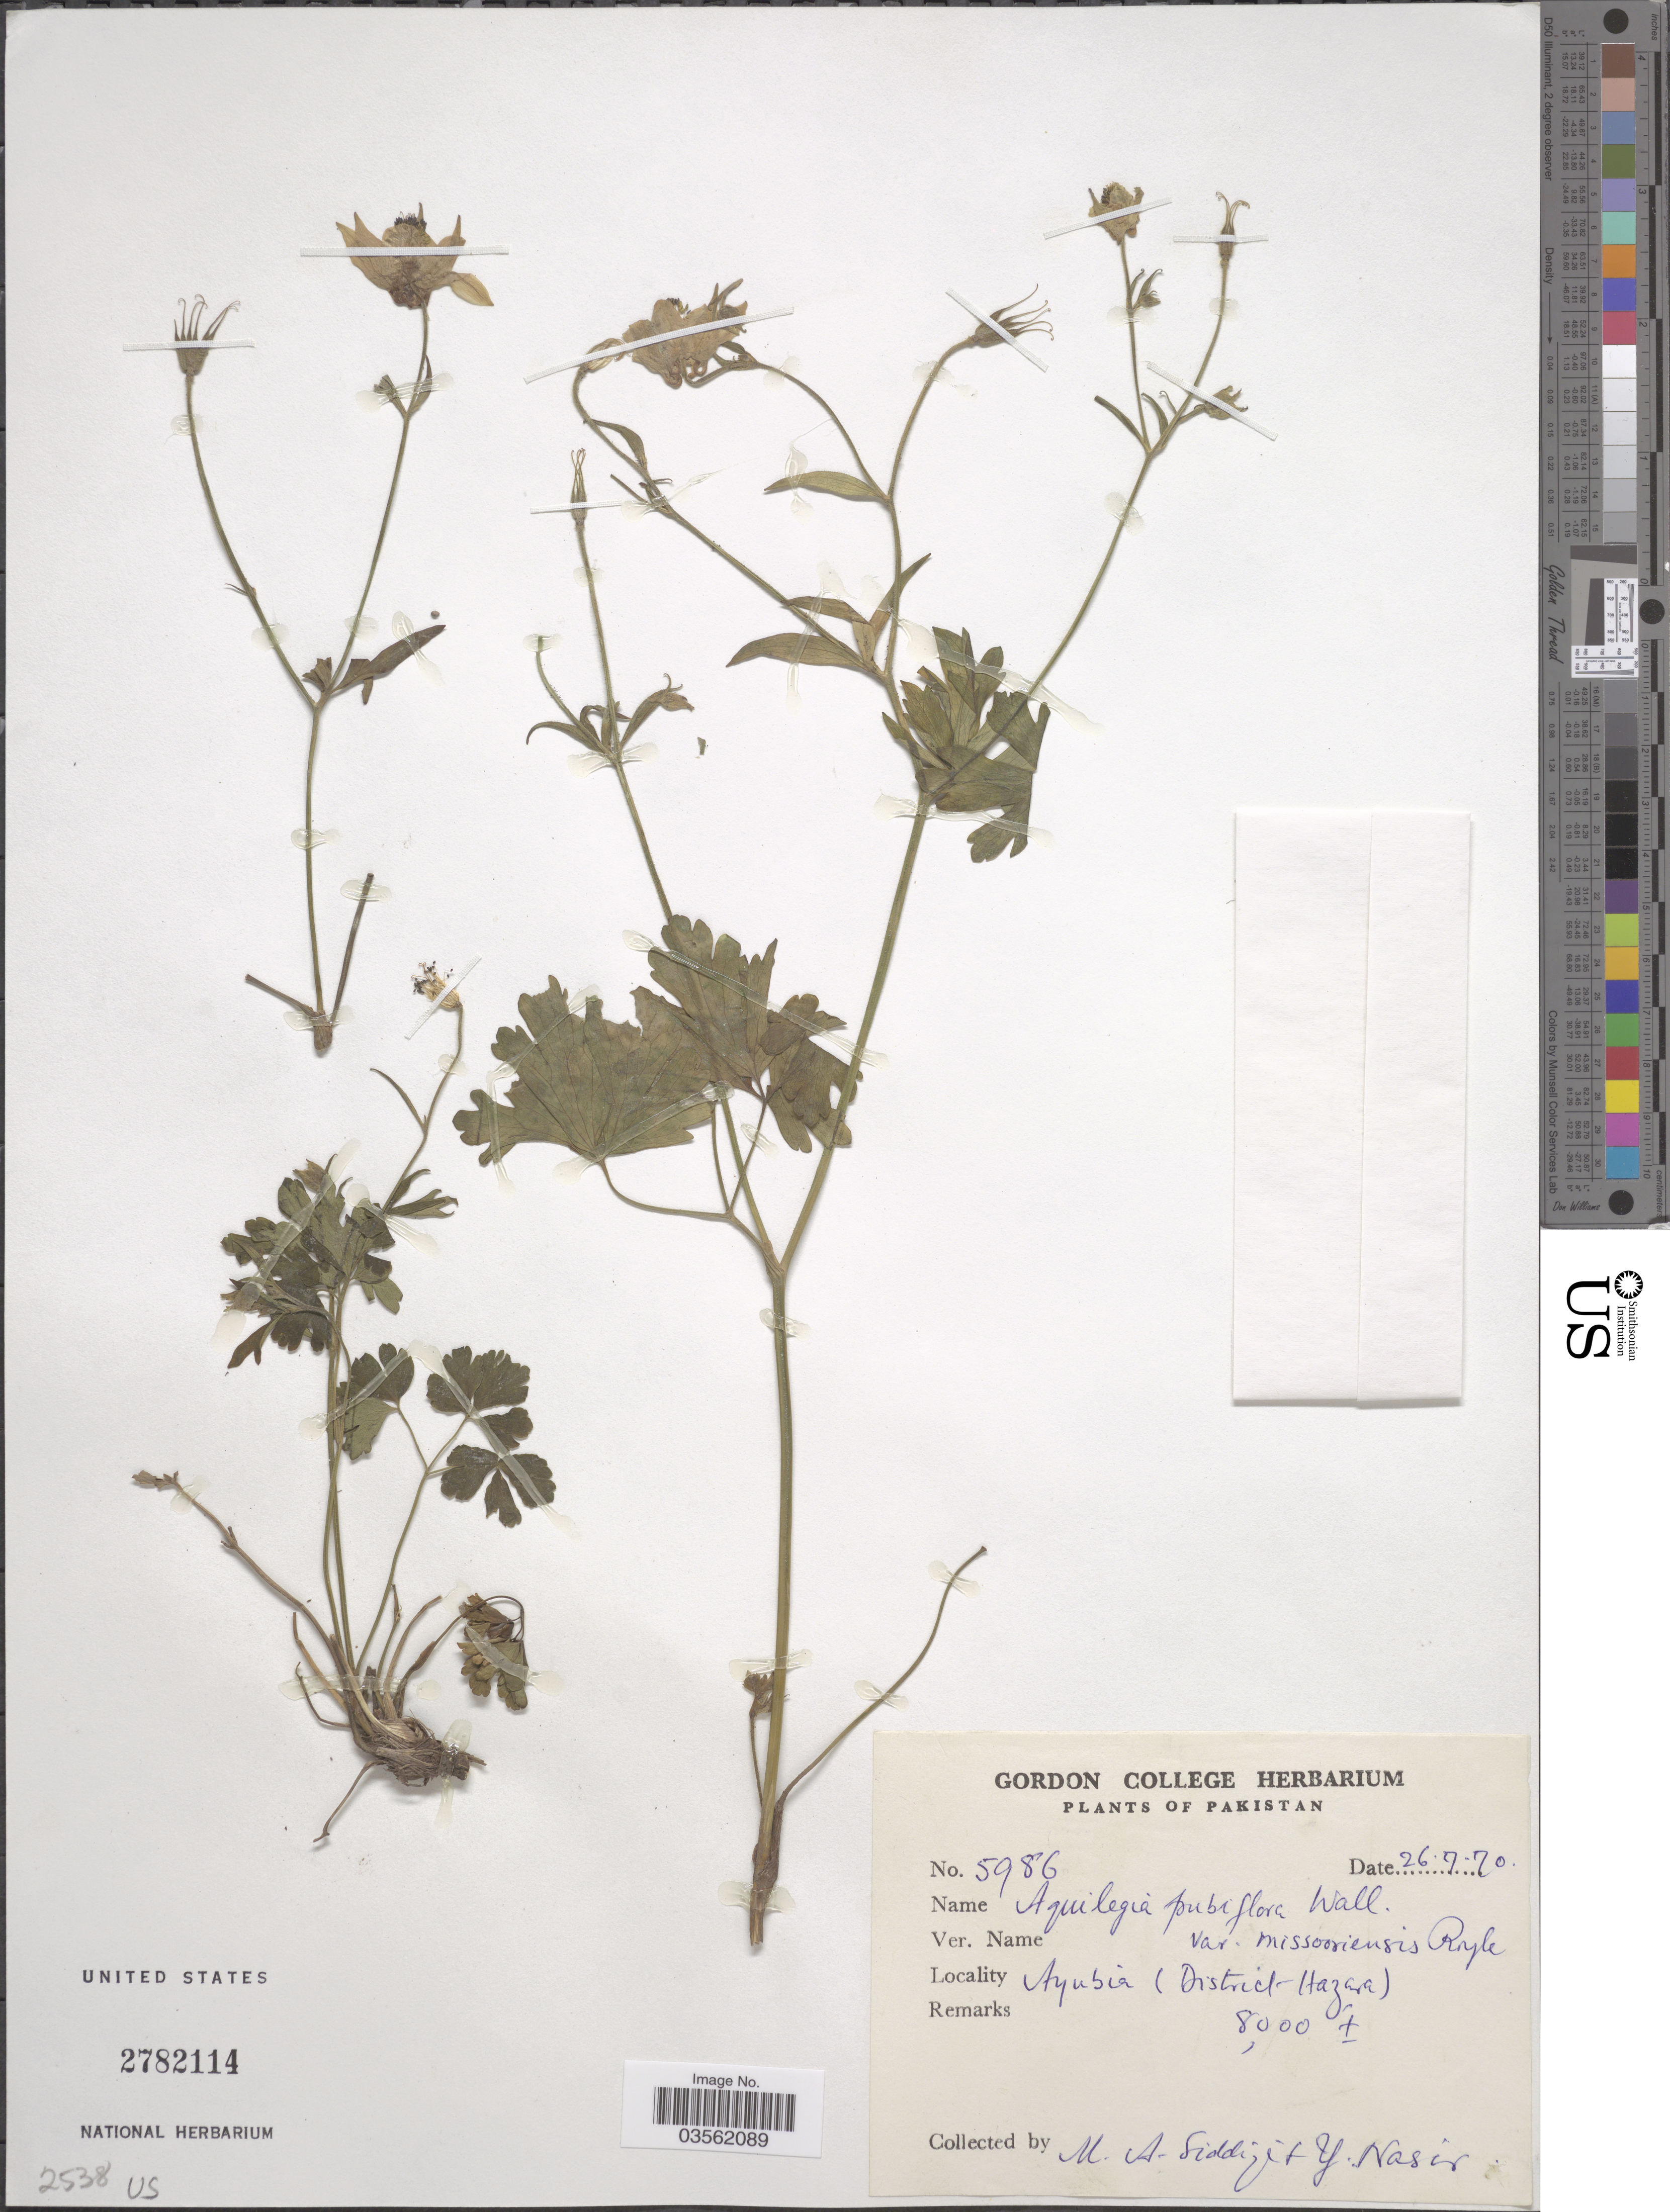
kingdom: Plantae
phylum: Tracheophyta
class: Magnoliopsida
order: Ranunculales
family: Ranunculaceae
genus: Aquilegia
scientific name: Aquilegia pubiflora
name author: Wall. ex Royle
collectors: M. Siddiqi & Y. Nasir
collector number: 5986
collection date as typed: Transcribed d/m/y: 26/7/70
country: Pakistan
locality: Ayubia (District Hazaa).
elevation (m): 2438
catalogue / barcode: US 2782114